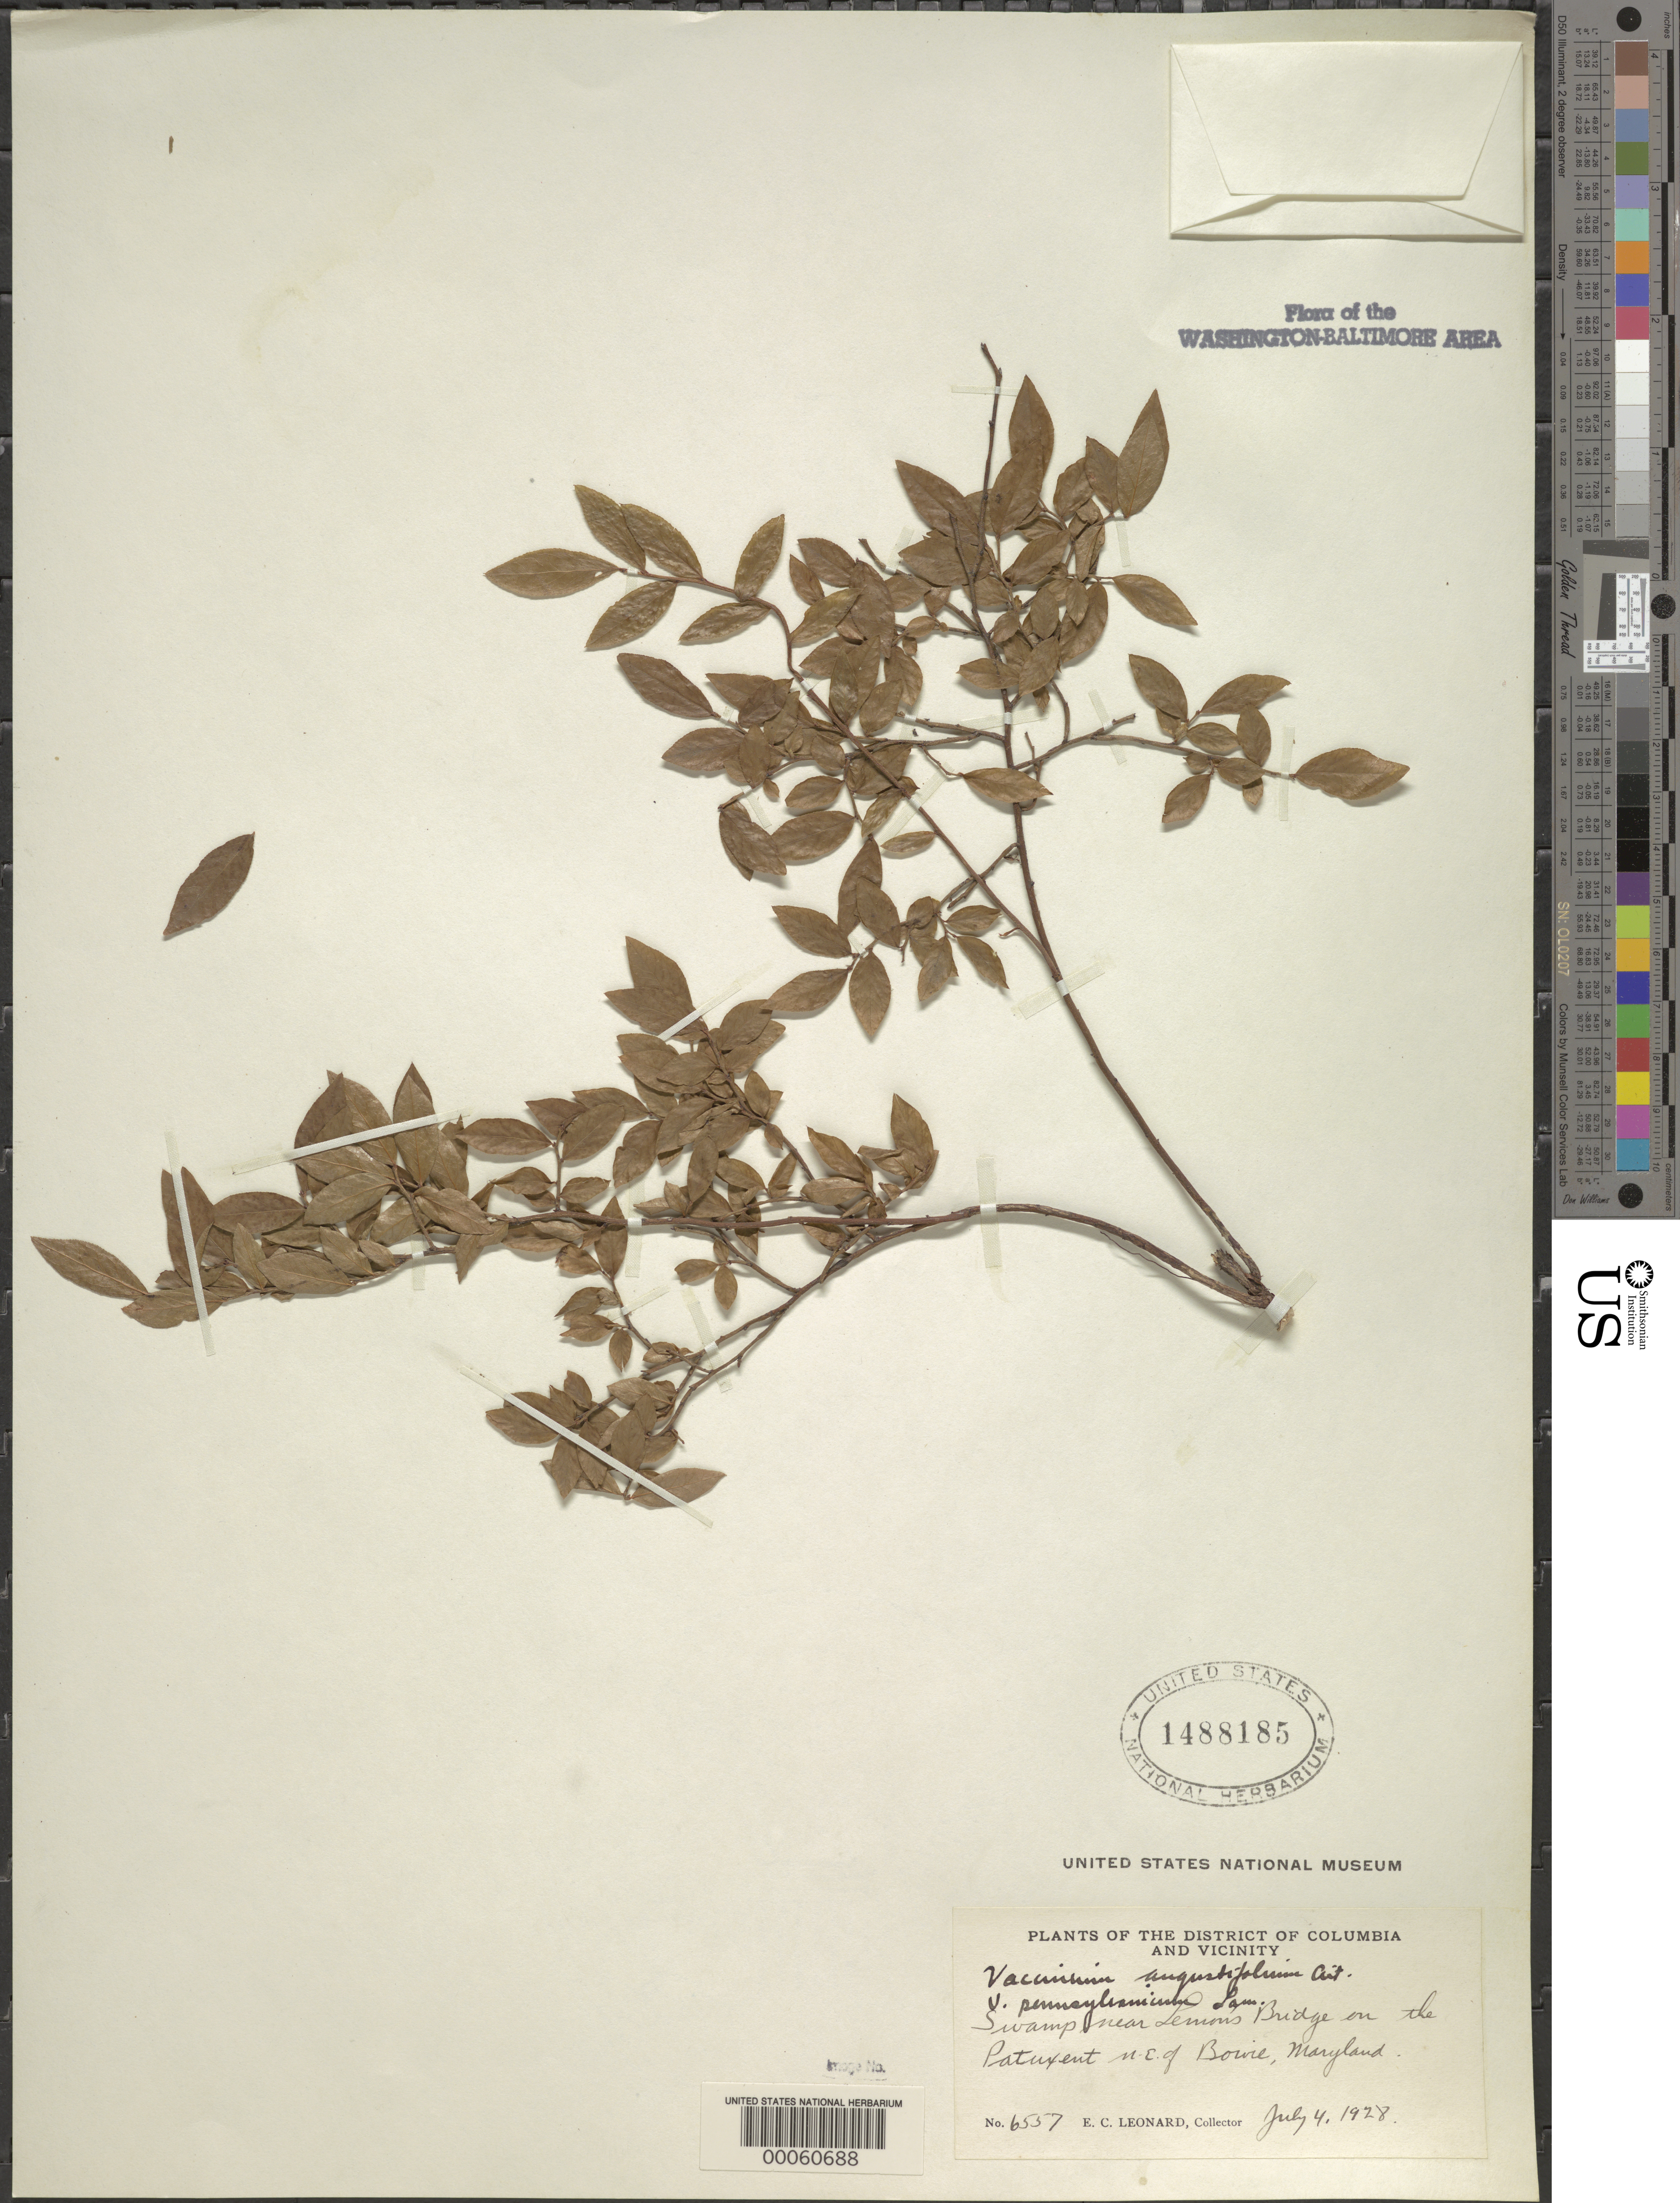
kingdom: Plantae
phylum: Tracheophyta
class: Magnoliopsida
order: Ericales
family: Ericaceae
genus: Vaccinium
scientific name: Vaccinium angustifolium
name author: Aiton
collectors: E. C. Leonard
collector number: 6557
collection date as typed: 04 Jul 1928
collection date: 1928-07-04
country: United States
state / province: Maryland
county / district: Prince George's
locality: Lemmon's Bridge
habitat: Swamp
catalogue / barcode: US 1488185